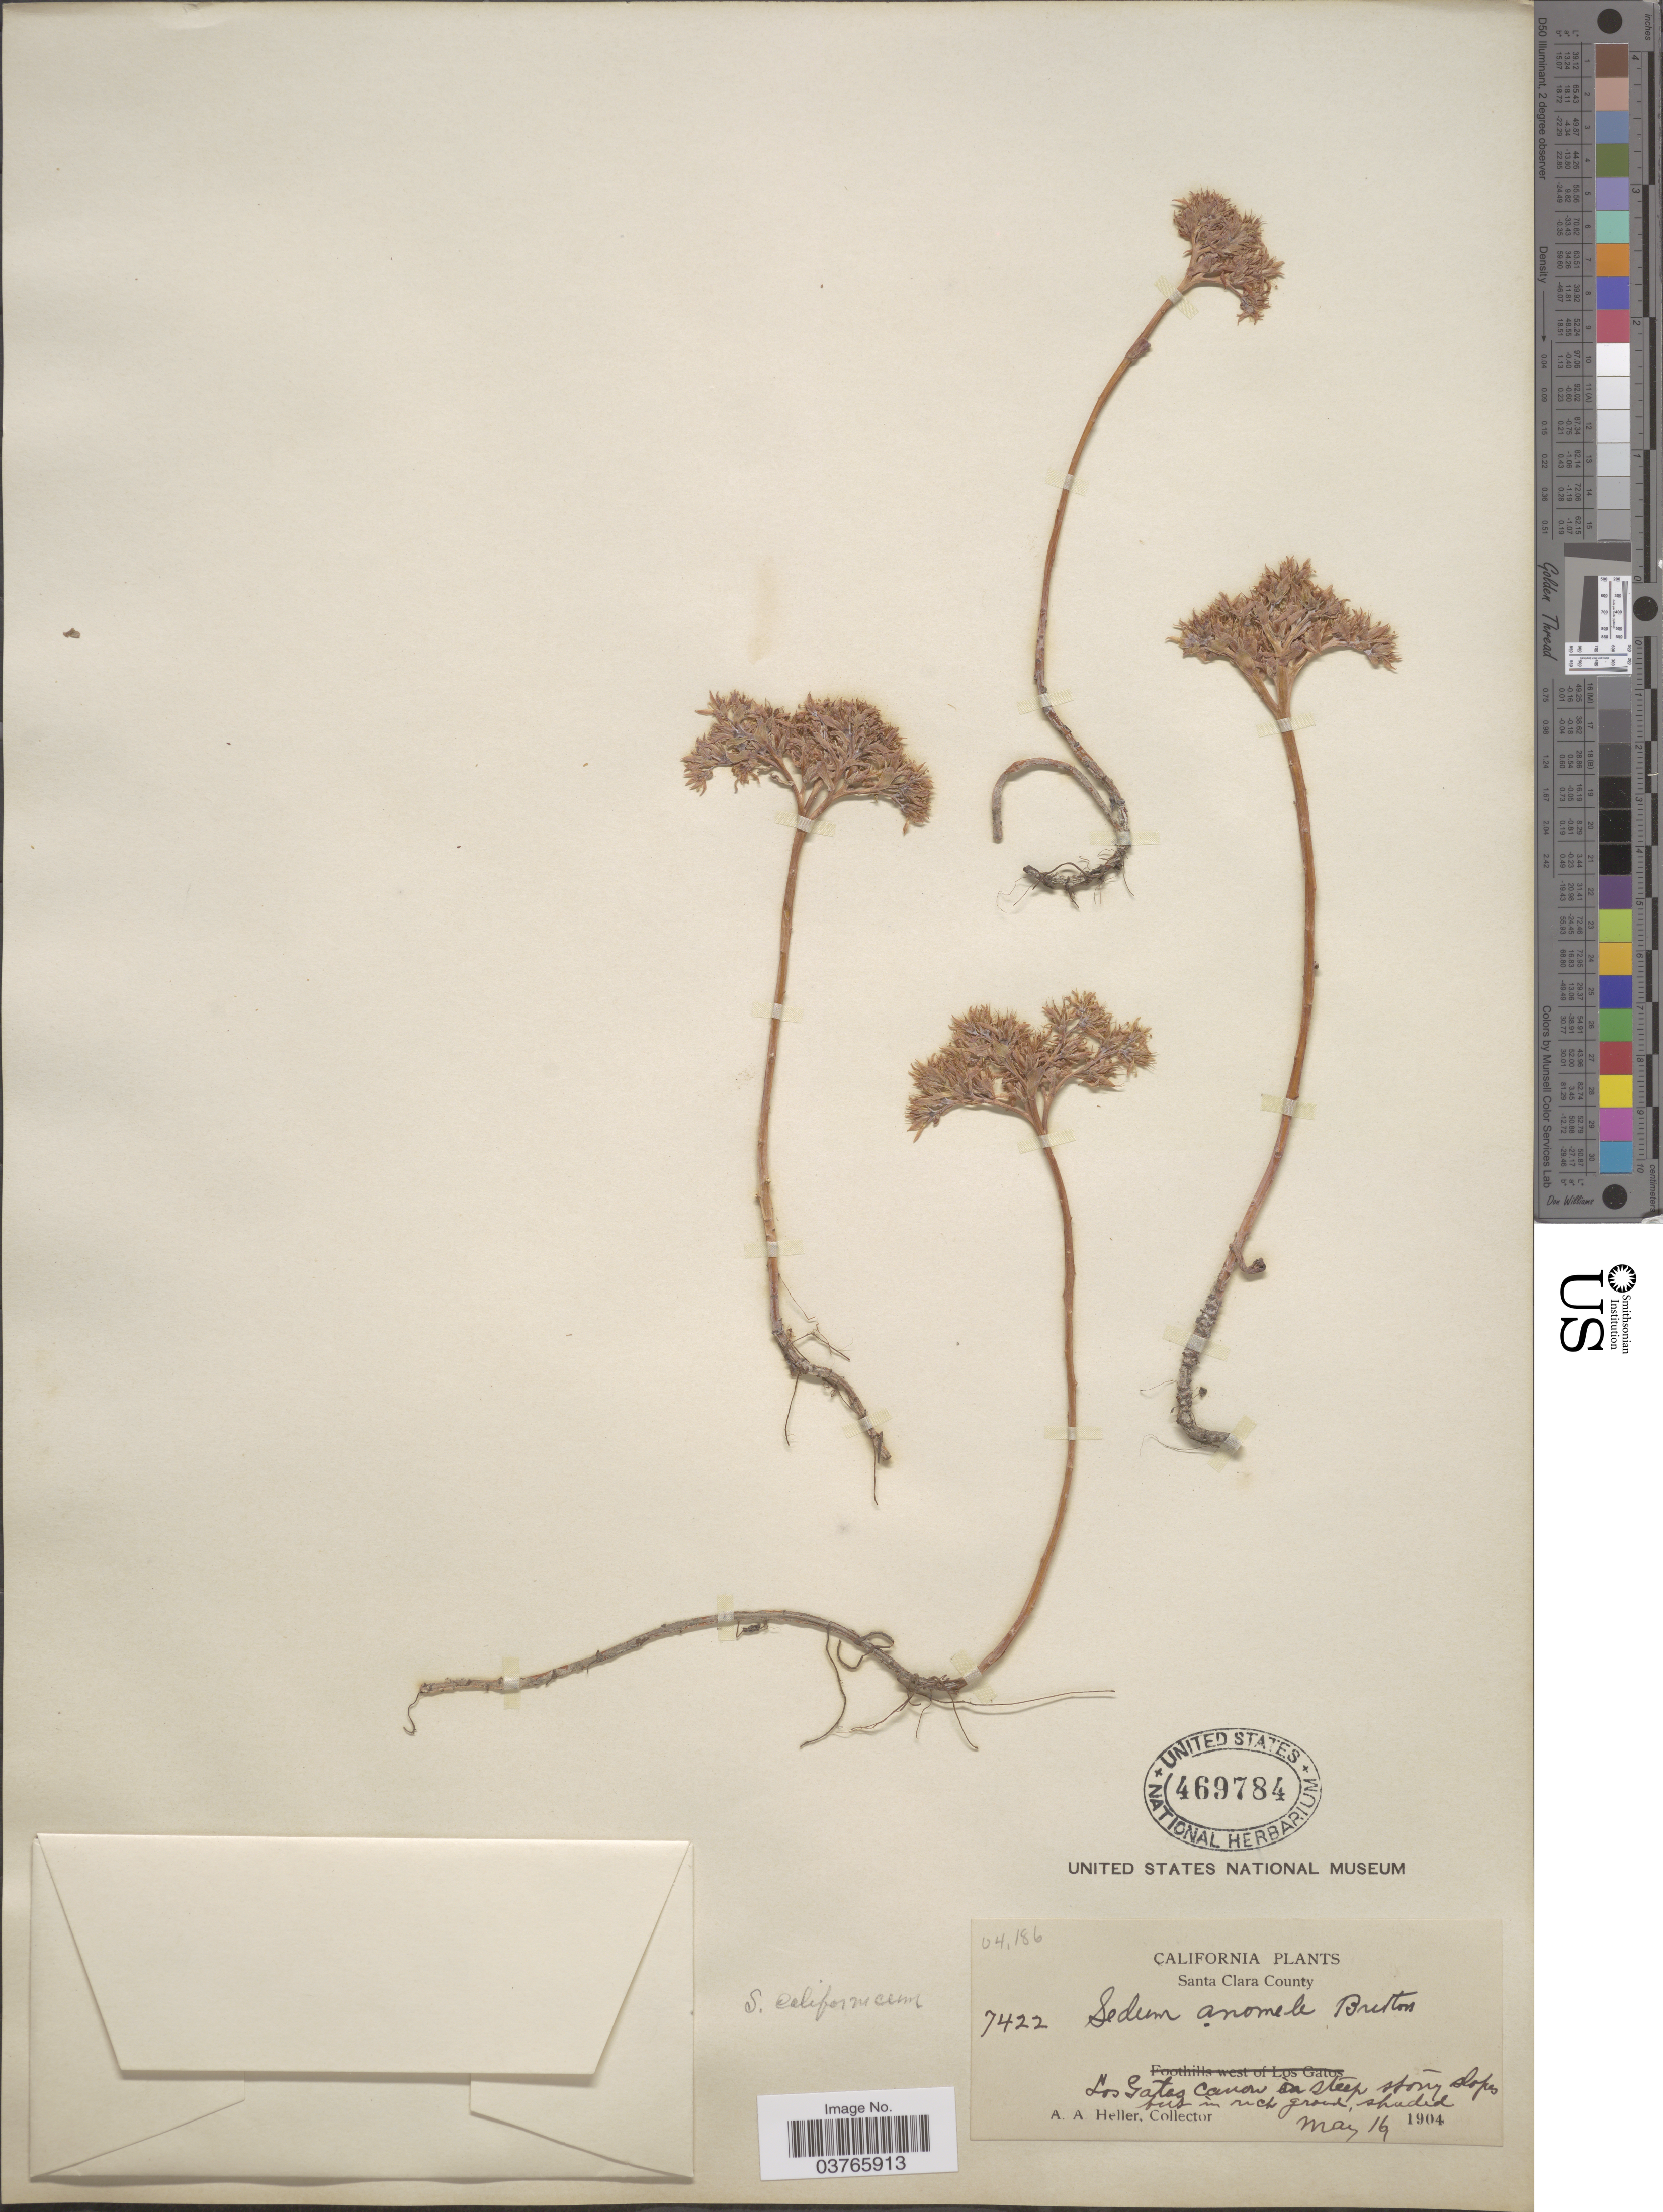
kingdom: Plantae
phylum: Tracheophyta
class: Magnoliopsida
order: Saxifragales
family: Crassulaceae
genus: Sedum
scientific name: Sedum californicum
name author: Britton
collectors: A. A. Heller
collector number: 7422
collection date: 1904-05-16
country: United States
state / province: California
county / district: Santa Clara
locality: Santa Clara County. Los Gatos Canon.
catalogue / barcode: US 469784